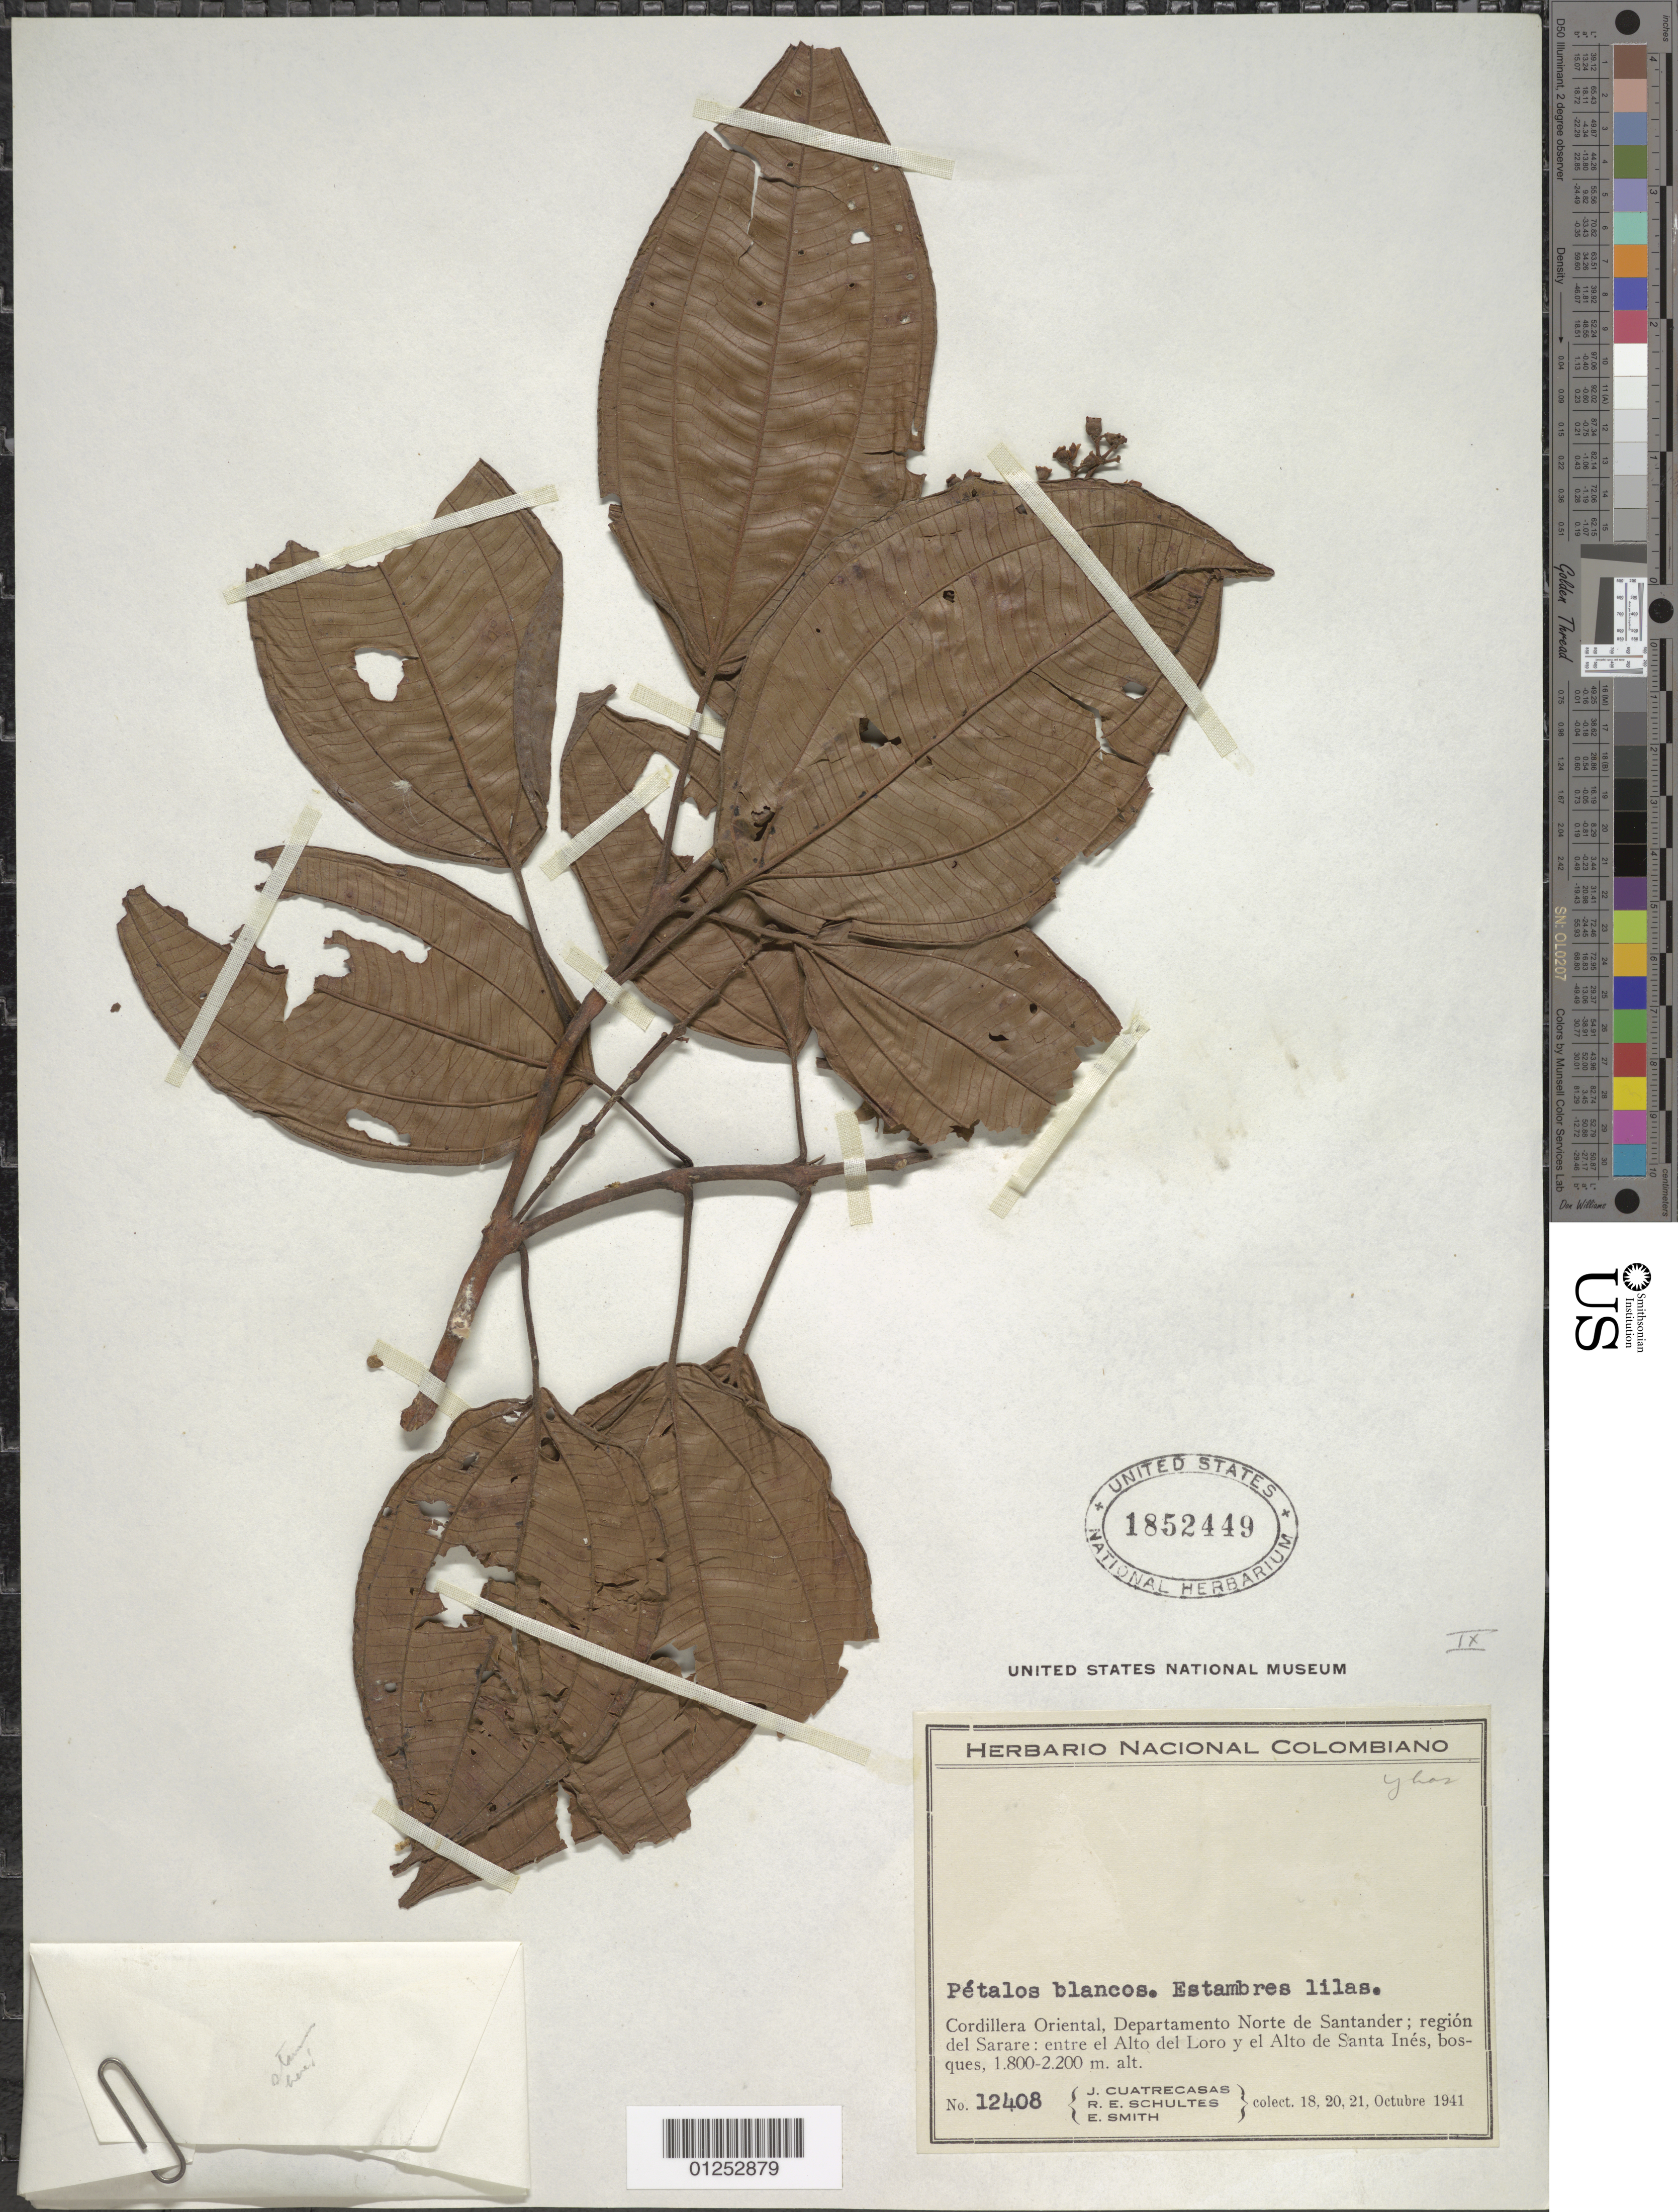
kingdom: Plantae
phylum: Tracheophyta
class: Magnoliopsida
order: Myrtales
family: Melastomataceae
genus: Miconia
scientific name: Miconia sp.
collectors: J. Cuatrecasas, R. E. Schultes & E. Smith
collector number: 12408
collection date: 1941-10-18/1941-10-21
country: Colombia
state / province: Norte de Santander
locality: Cordillera Oriental, Departamento Norte de Santander; región del Sarare: entre el Alto del Loro y el Alto de Santa Inés.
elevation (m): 1800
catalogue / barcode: US 1852449